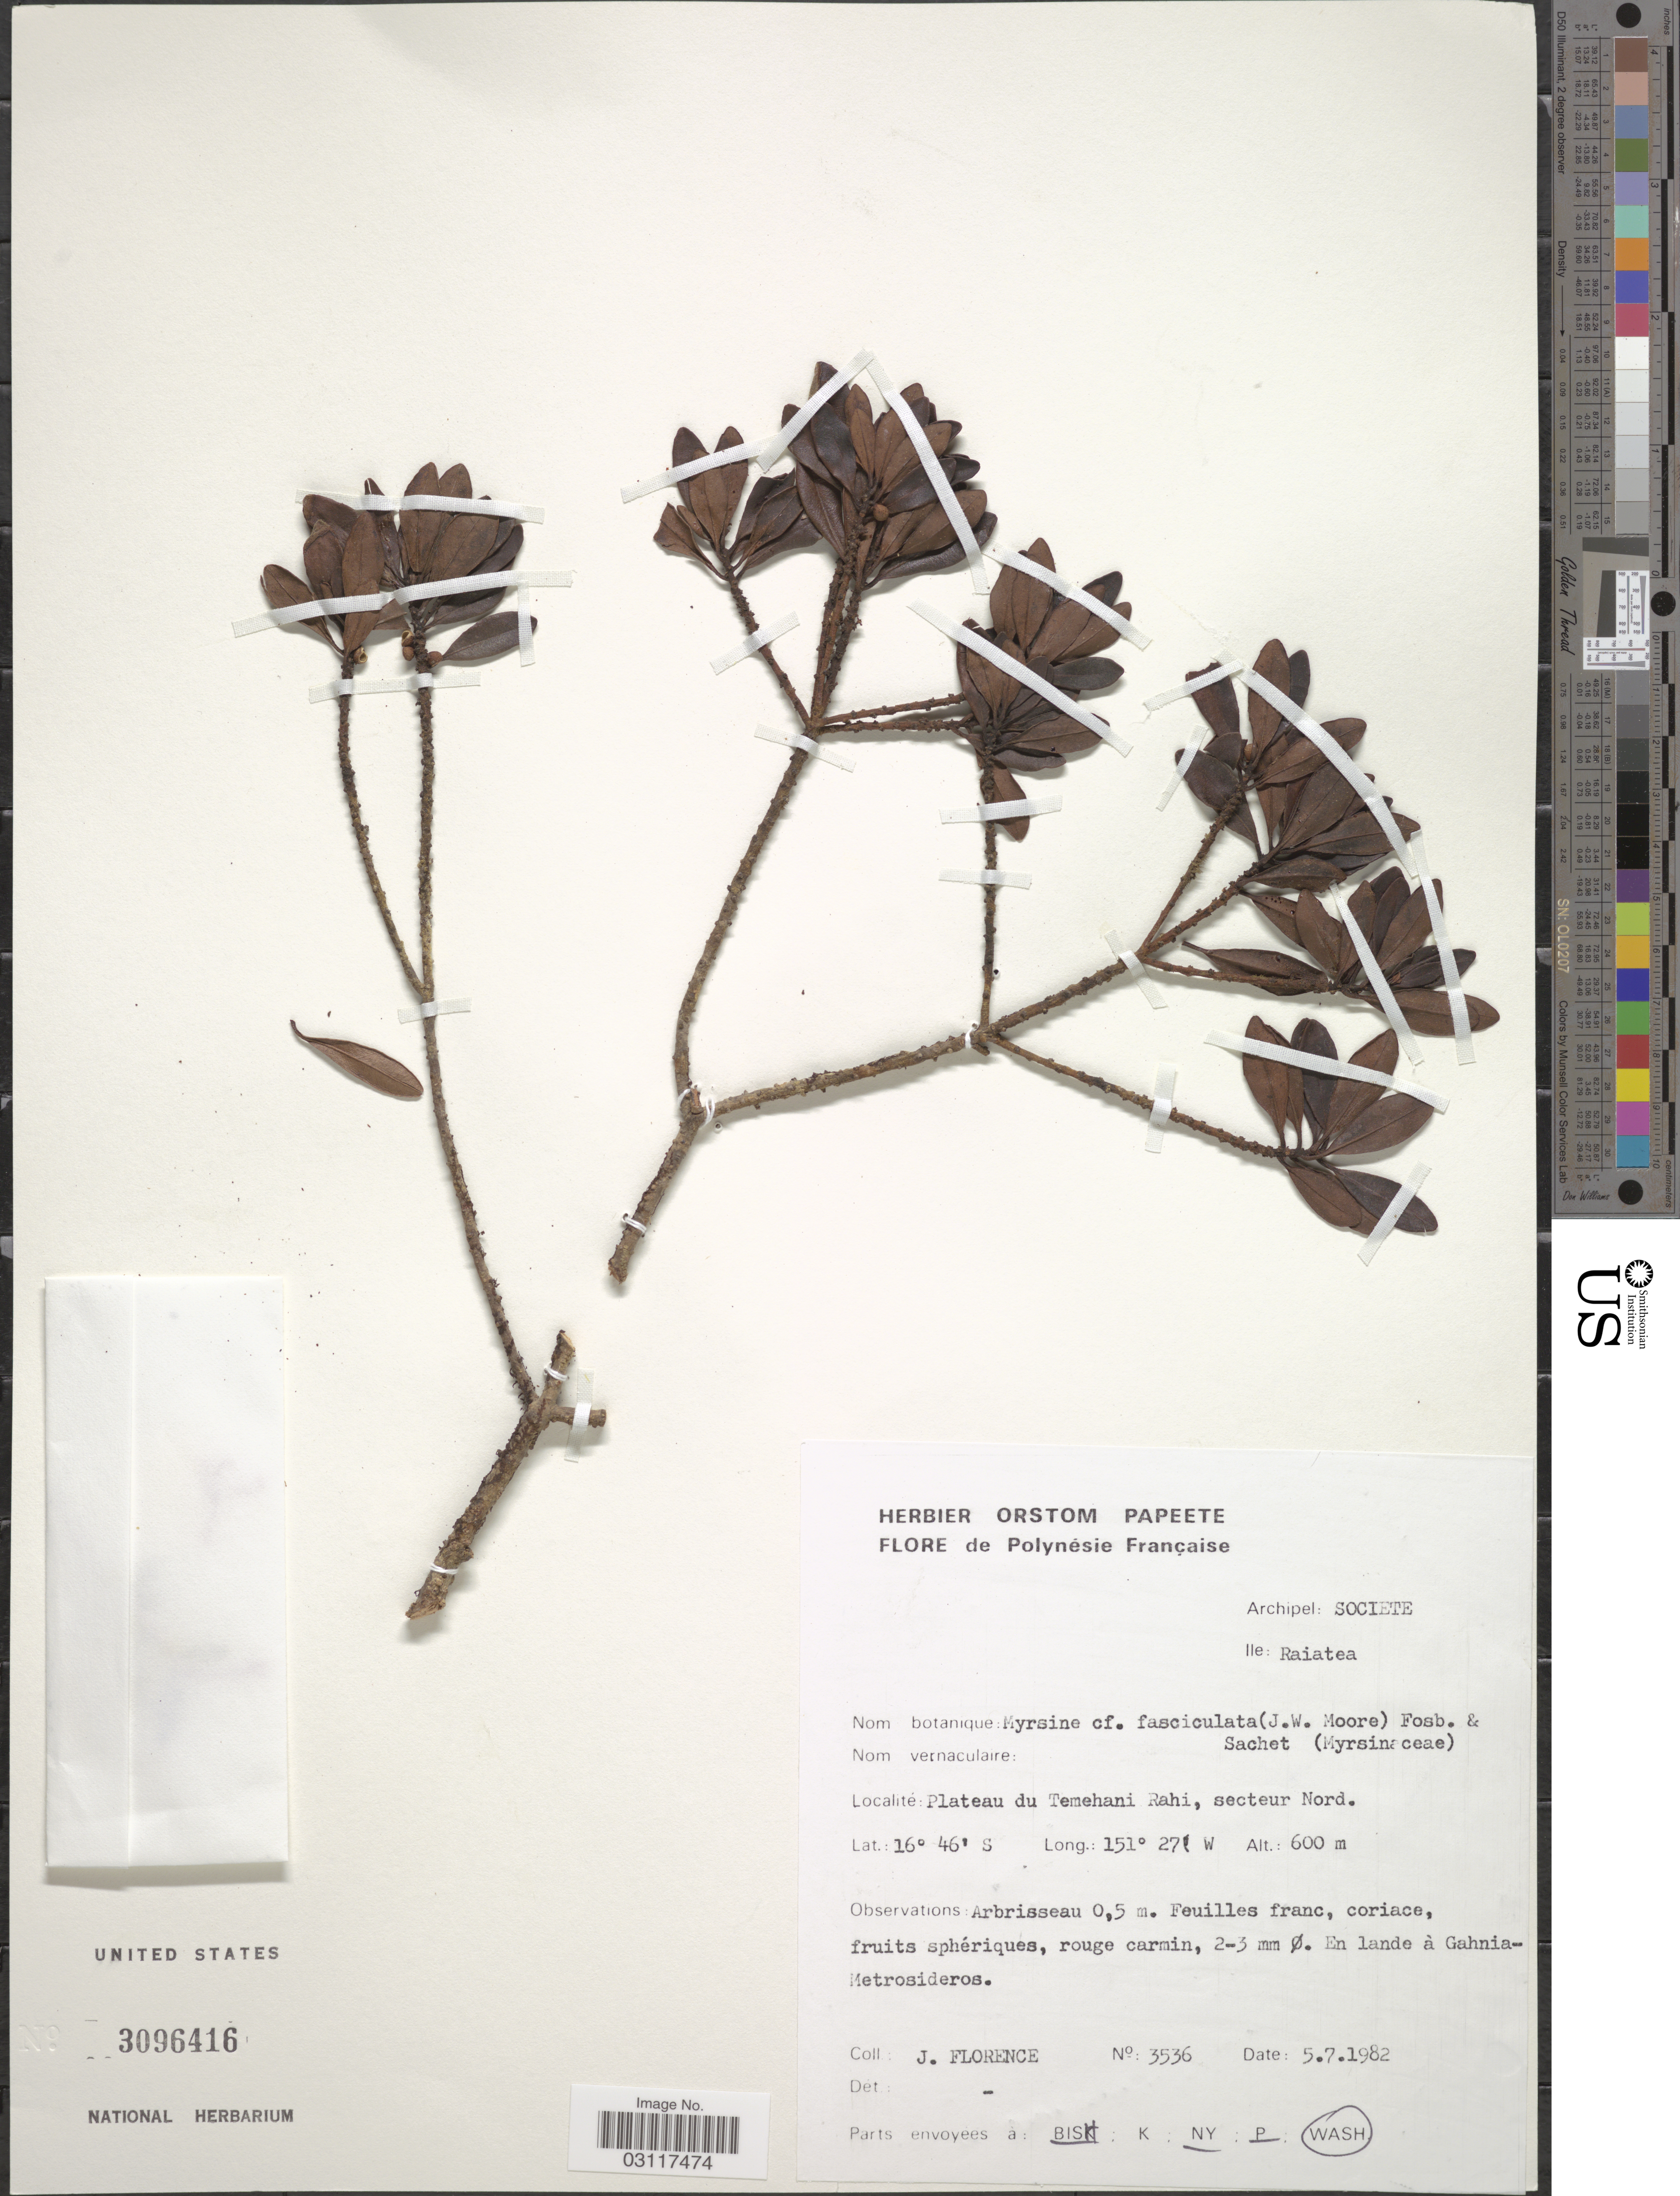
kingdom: Plantae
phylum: Tracheophyta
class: Magnoliopsida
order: Ericales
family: Primulaceae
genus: Myrsine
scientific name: Myrsine fasciculata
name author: (J.W. Moore) Fosberg & Sachet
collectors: J. Florence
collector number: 3536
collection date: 1982-07-05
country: French Polynesia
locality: Archipel: Societe, Ile: Raiatea, Plateau du Temehani Rahi, secteur Nord.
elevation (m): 600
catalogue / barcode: US 3096416